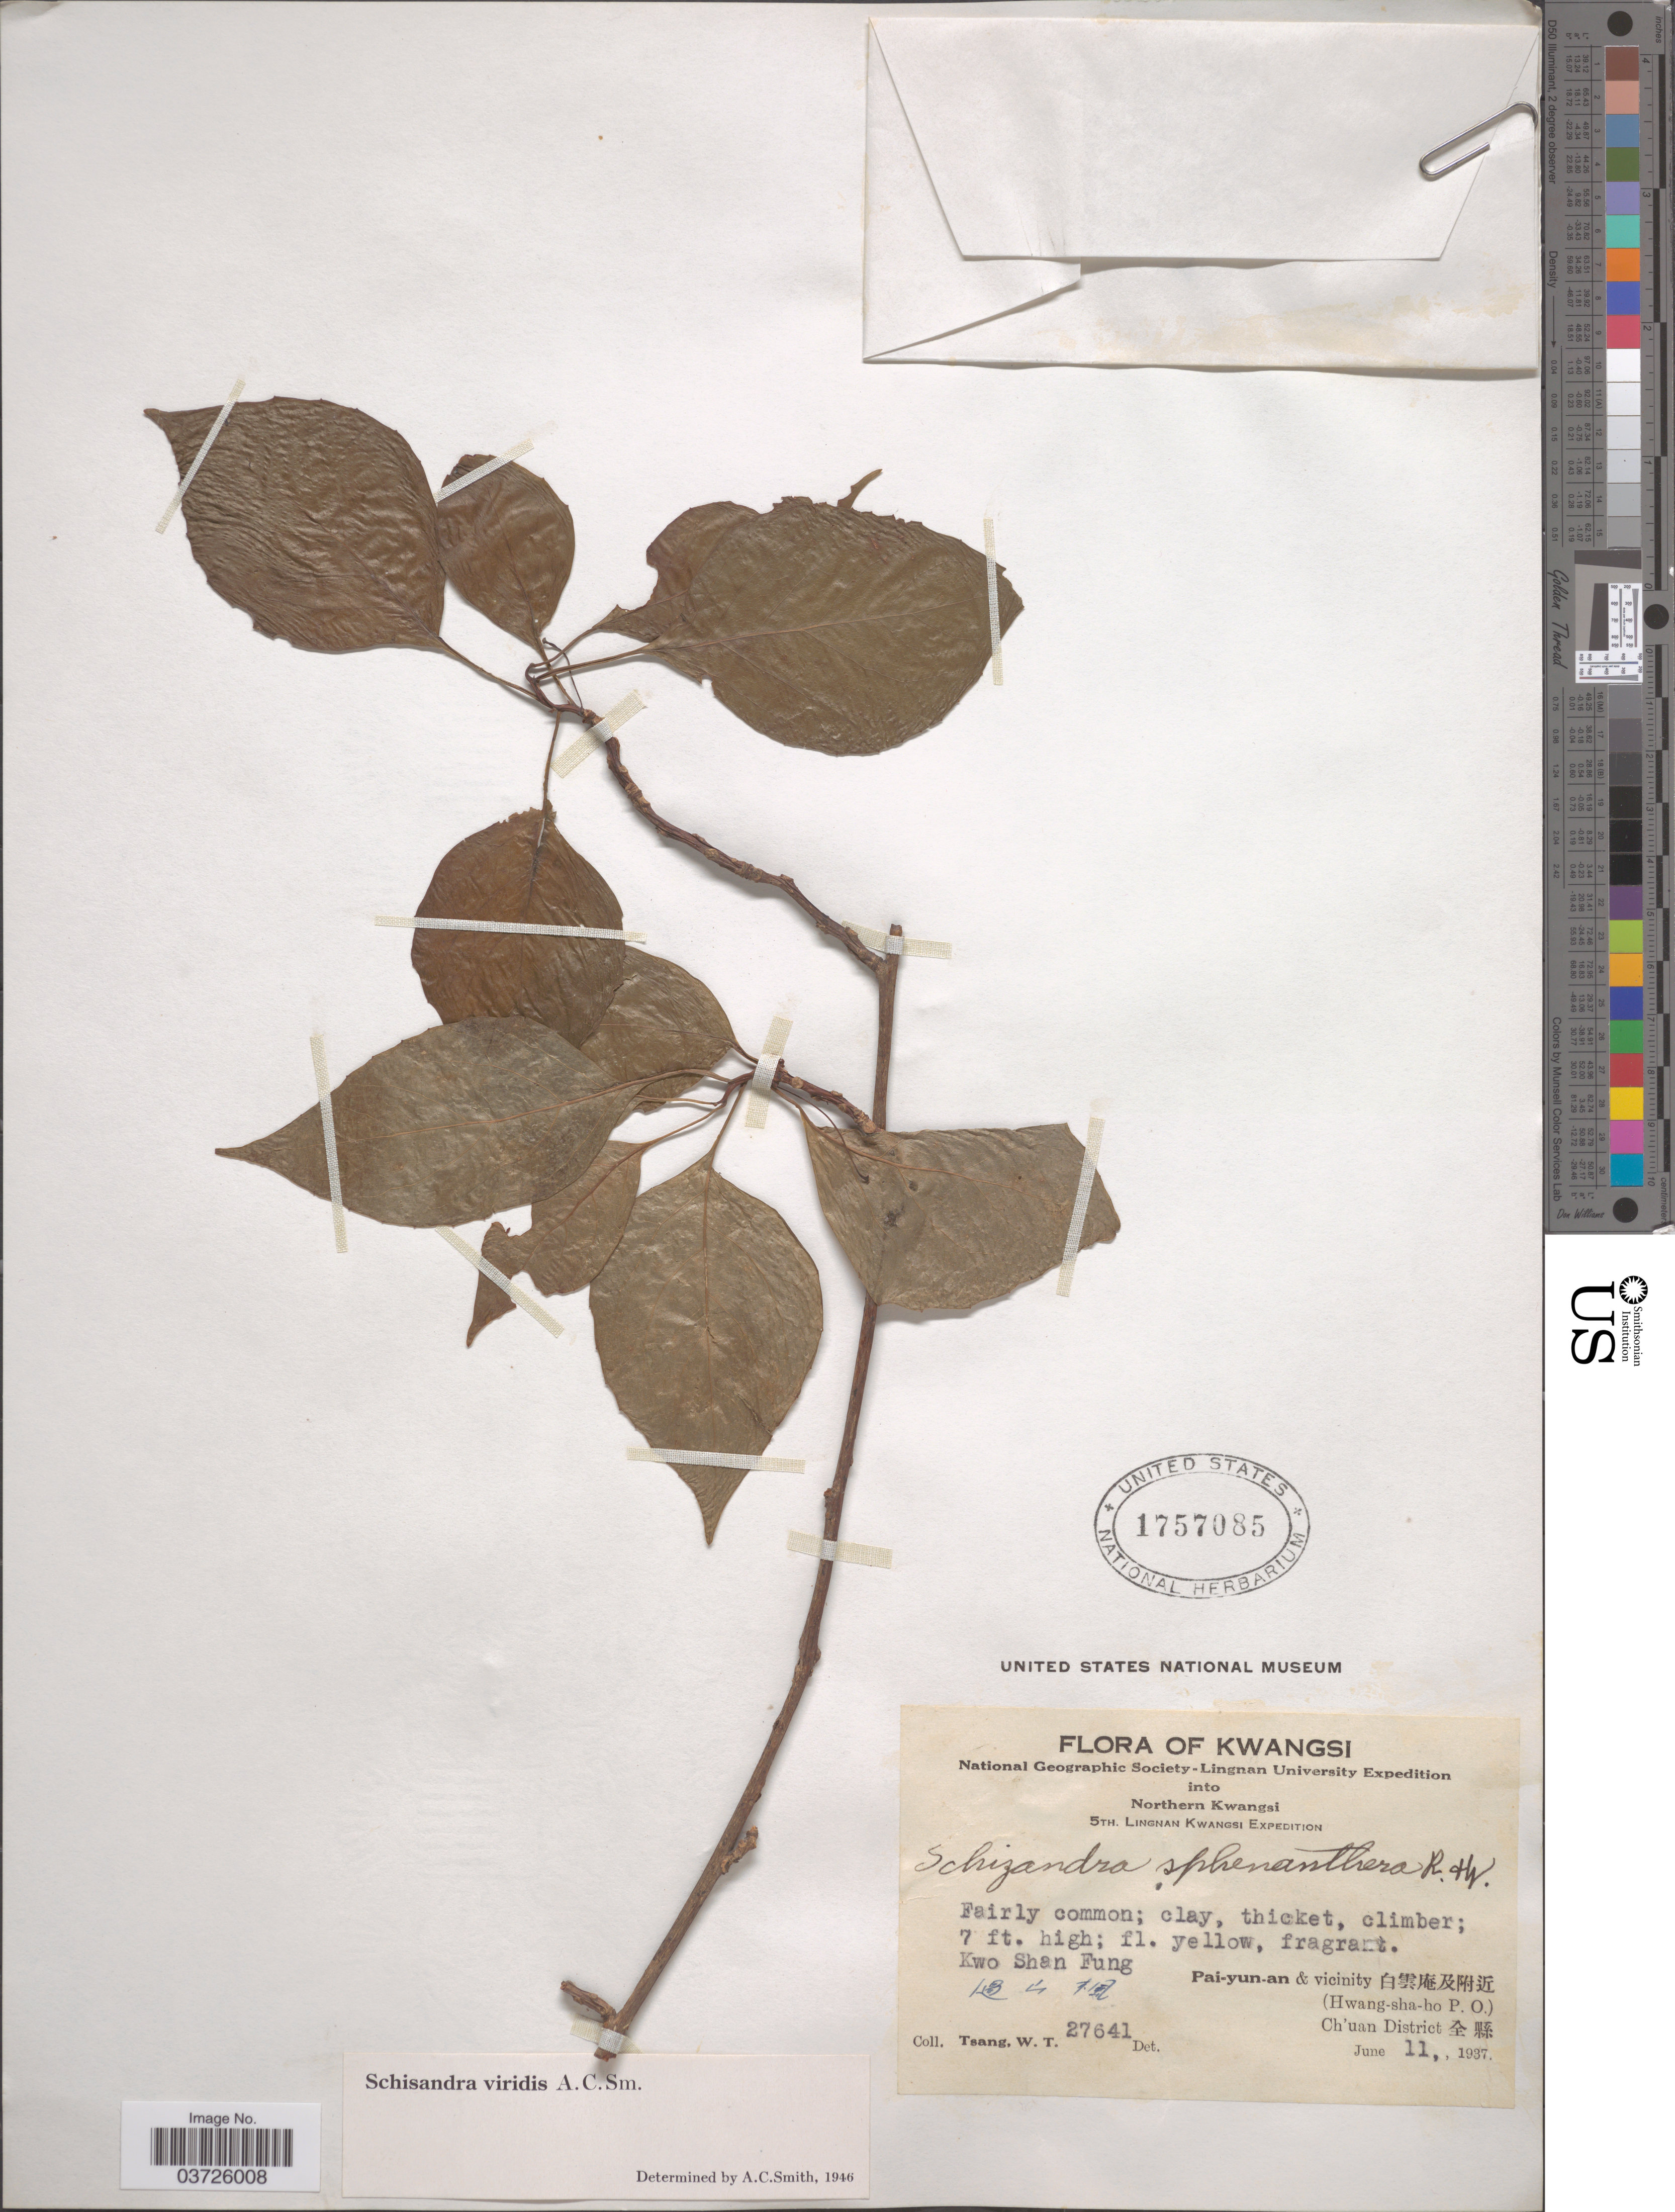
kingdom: Plantae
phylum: Tracheophyta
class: Magnoliopsida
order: Austrobaileyales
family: Schisandraceae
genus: Schisandra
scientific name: Schisandra viridis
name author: A.C. Sm.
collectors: W. T. Tsang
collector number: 27641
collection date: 1937-06-11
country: China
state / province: Guangxi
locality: Kwangsi. Northern Kwangsi. Kwo Shan Fung X. Pai-yun-an & vicinity X. (Hwang-sha-ho P. O.) Ch'uan District X.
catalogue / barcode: US 1757085